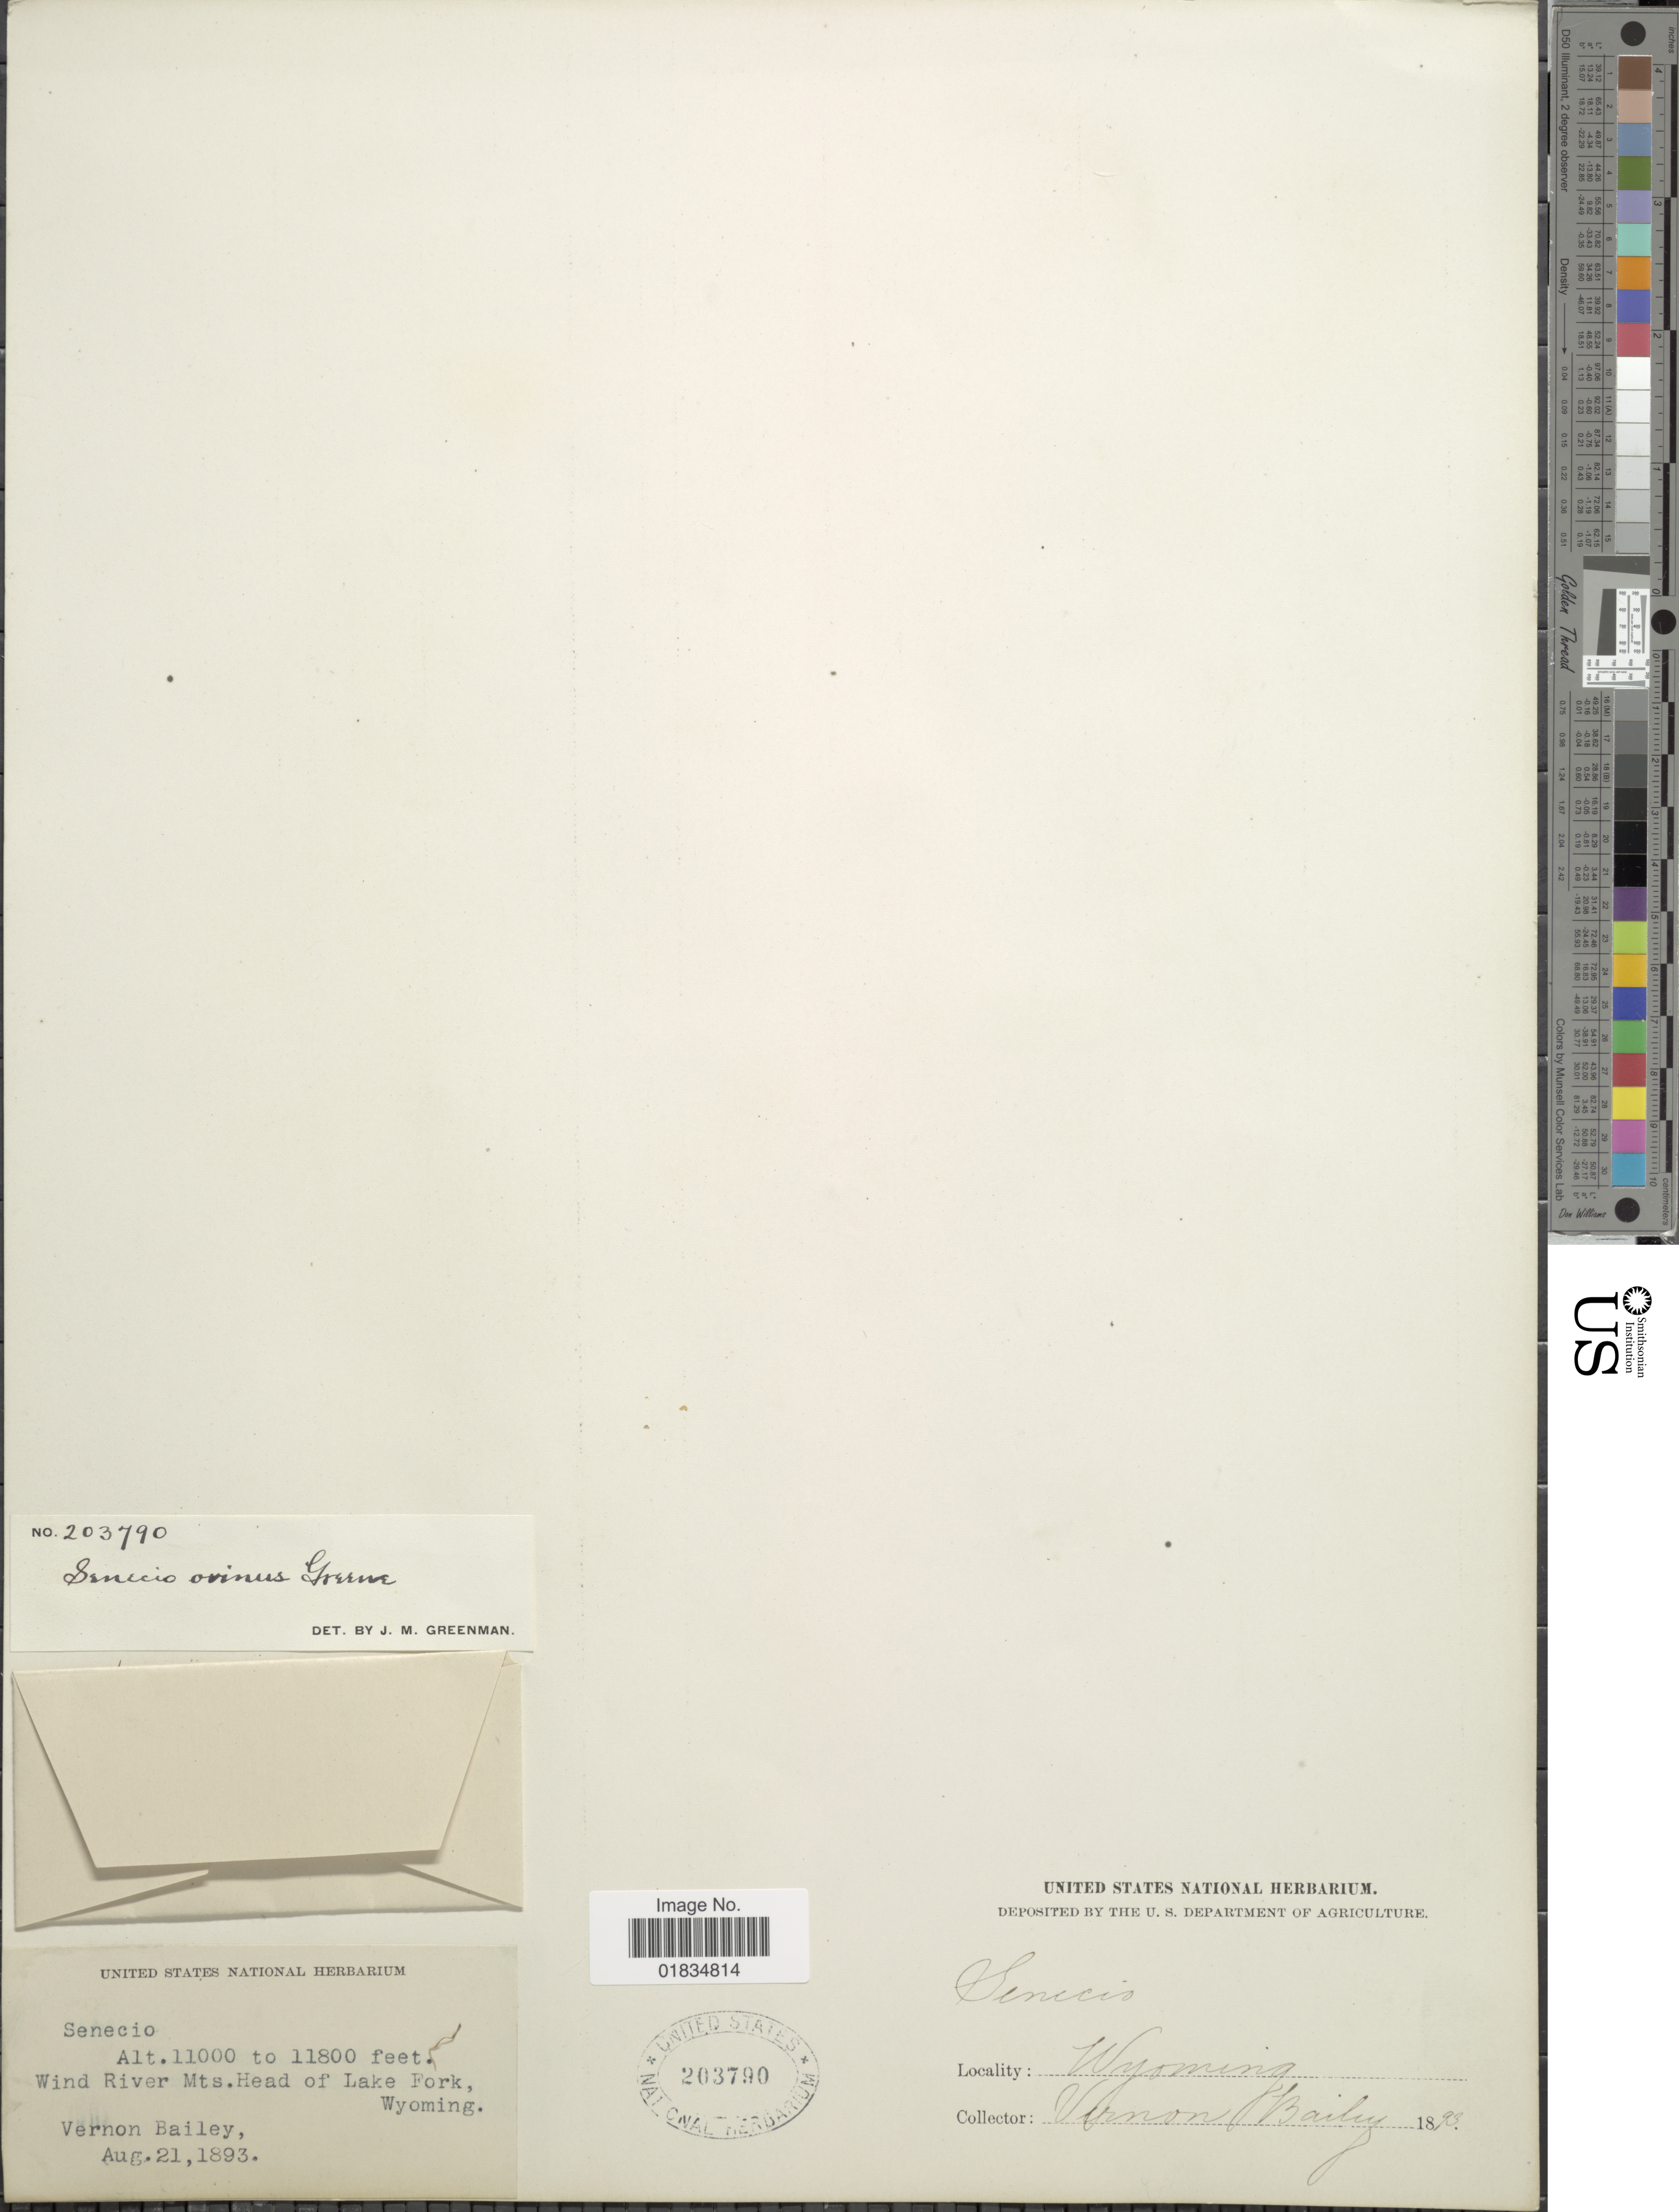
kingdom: Plantae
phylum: Tracheophyta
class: Magnoliopsida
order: Asterales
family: Asteraceae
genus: Packera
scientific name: Packera subnuda var. subnuda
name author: (DC.) Trock & T.M. Barkley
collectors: V. O. Bailey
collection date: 1893-08-21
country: United States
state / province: Wyoming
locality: Wind River Mts. Head of Lake Fork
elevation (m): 3353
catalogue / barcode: US 203790